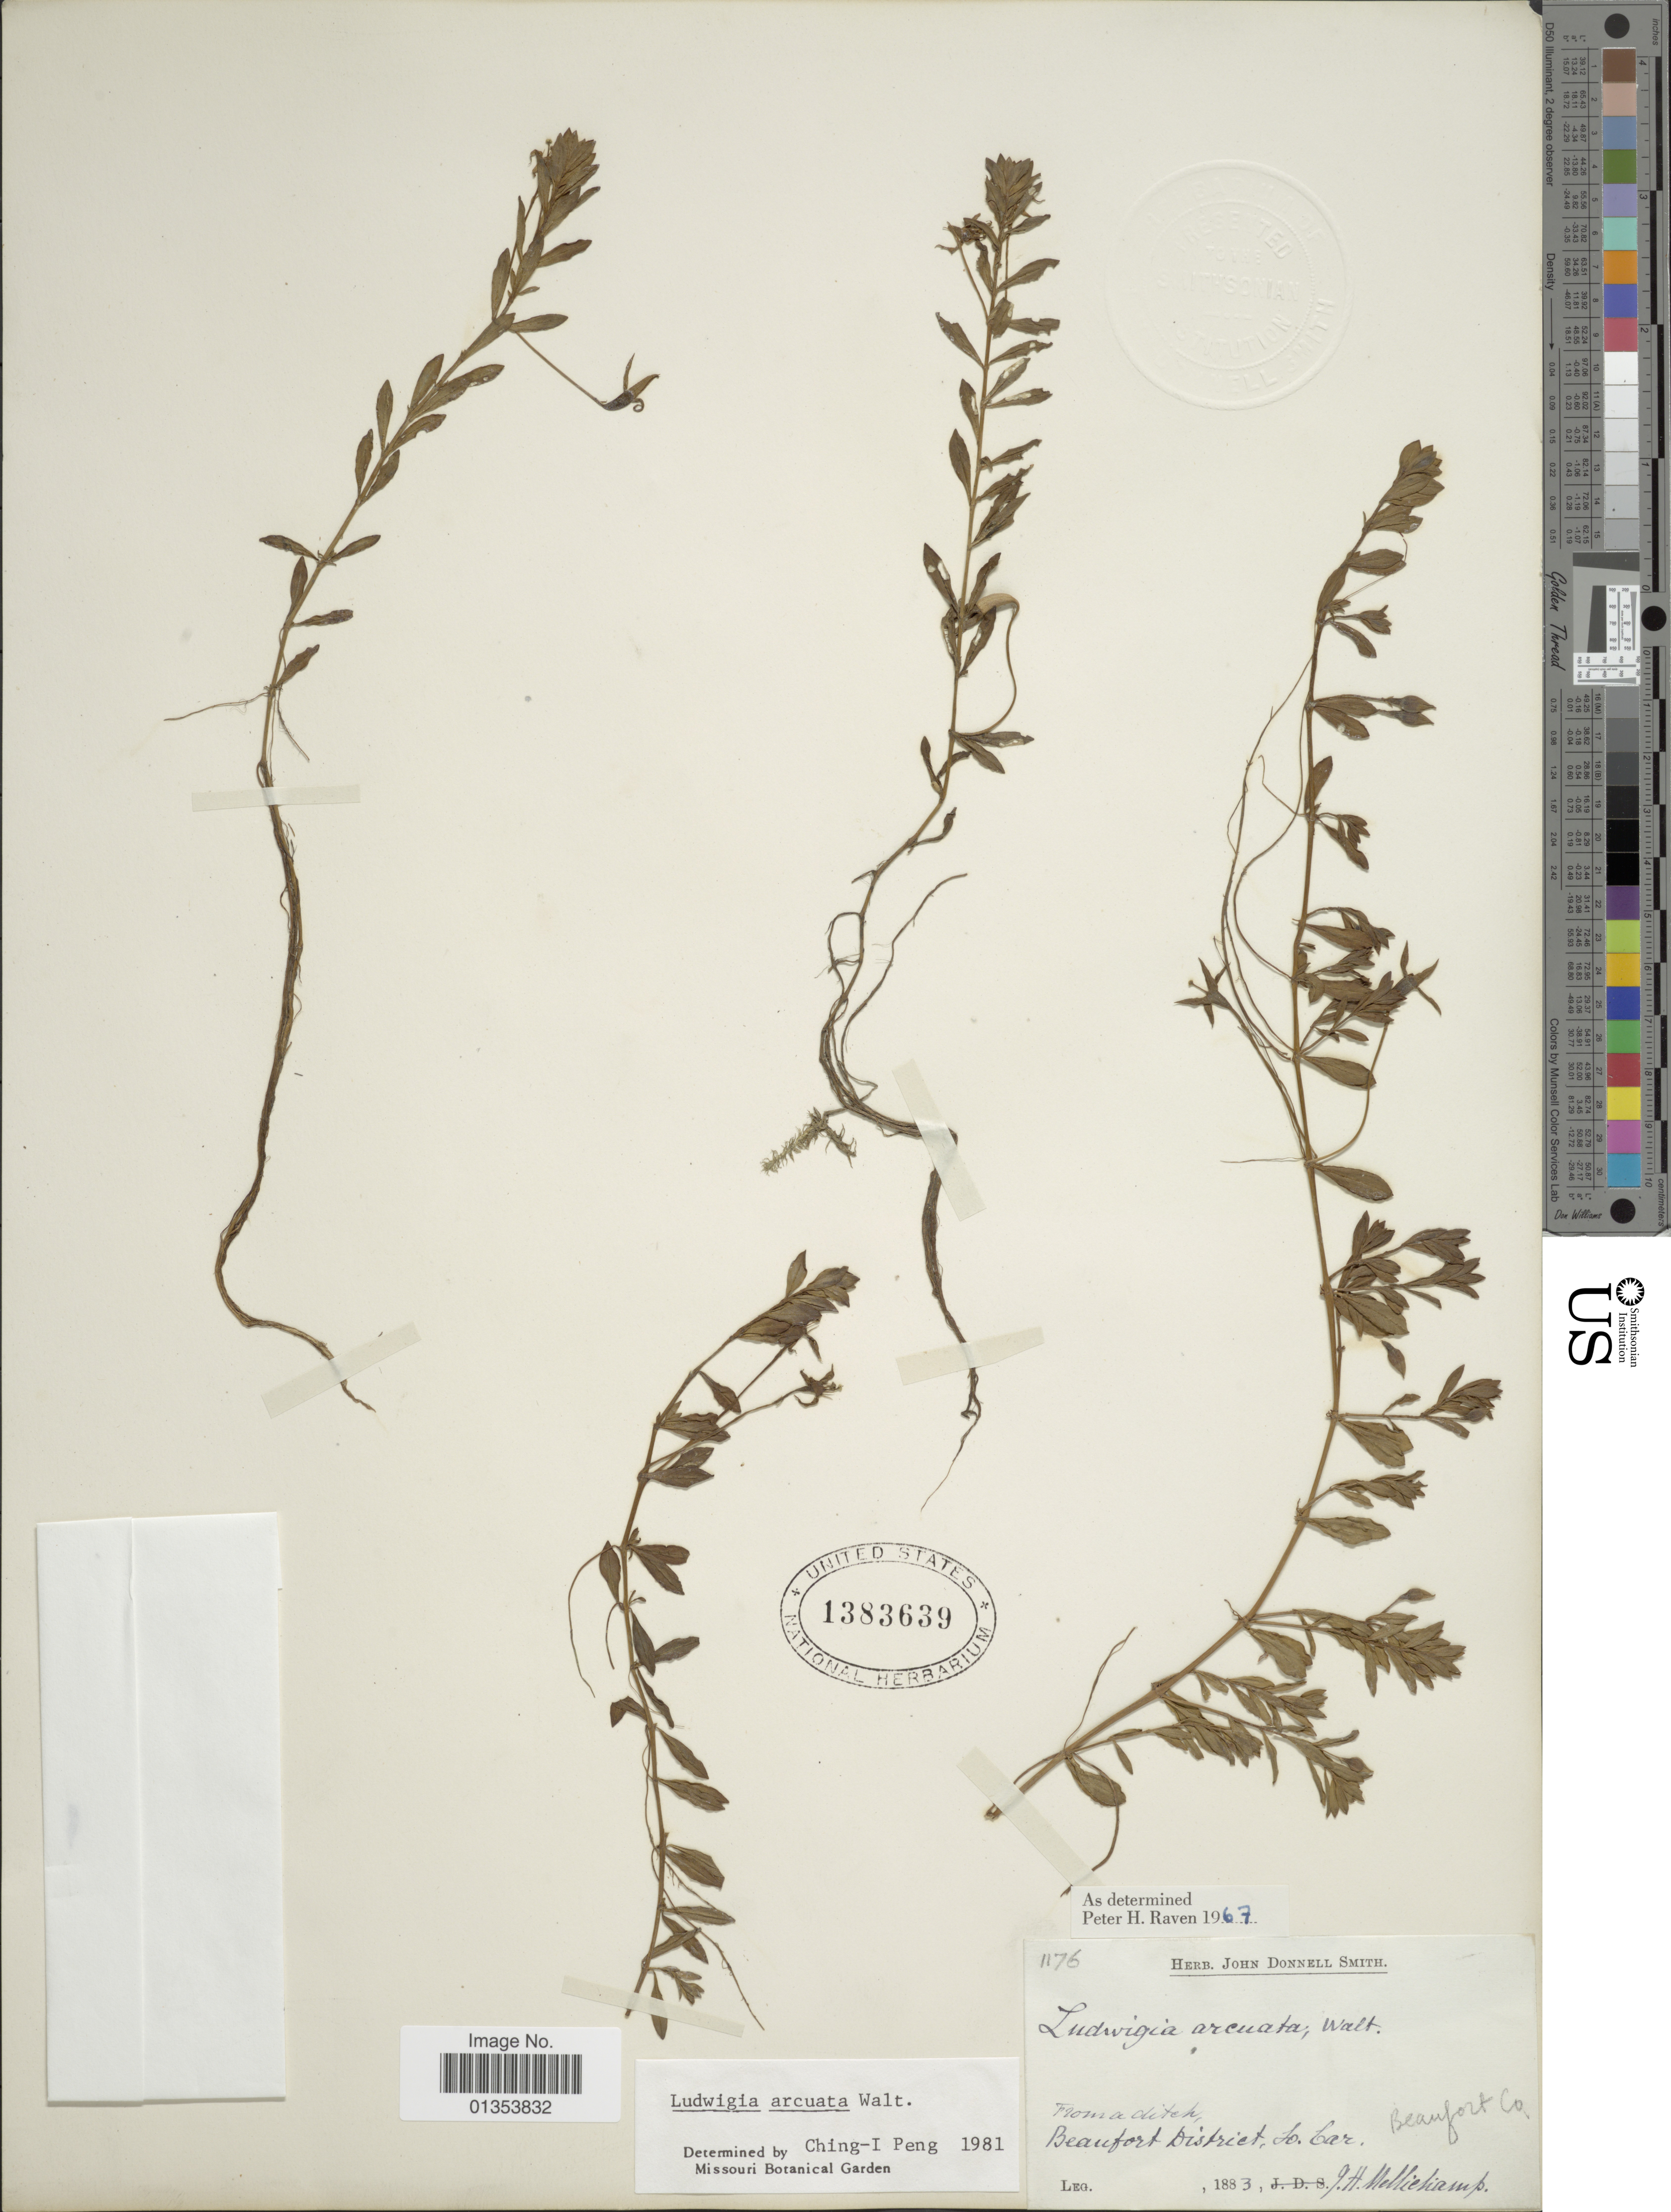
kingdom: Plantae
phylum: Tracheophyta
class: Magnoliopsida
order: Myrtales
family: Onagraceae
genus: Ludwigia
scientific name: Ludwigia arcuata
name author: Walter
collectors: J. H. Mellichamp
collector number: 1176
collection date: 1883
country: United States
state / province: South Carolina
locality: Beaufort District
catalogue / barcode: US 1383639